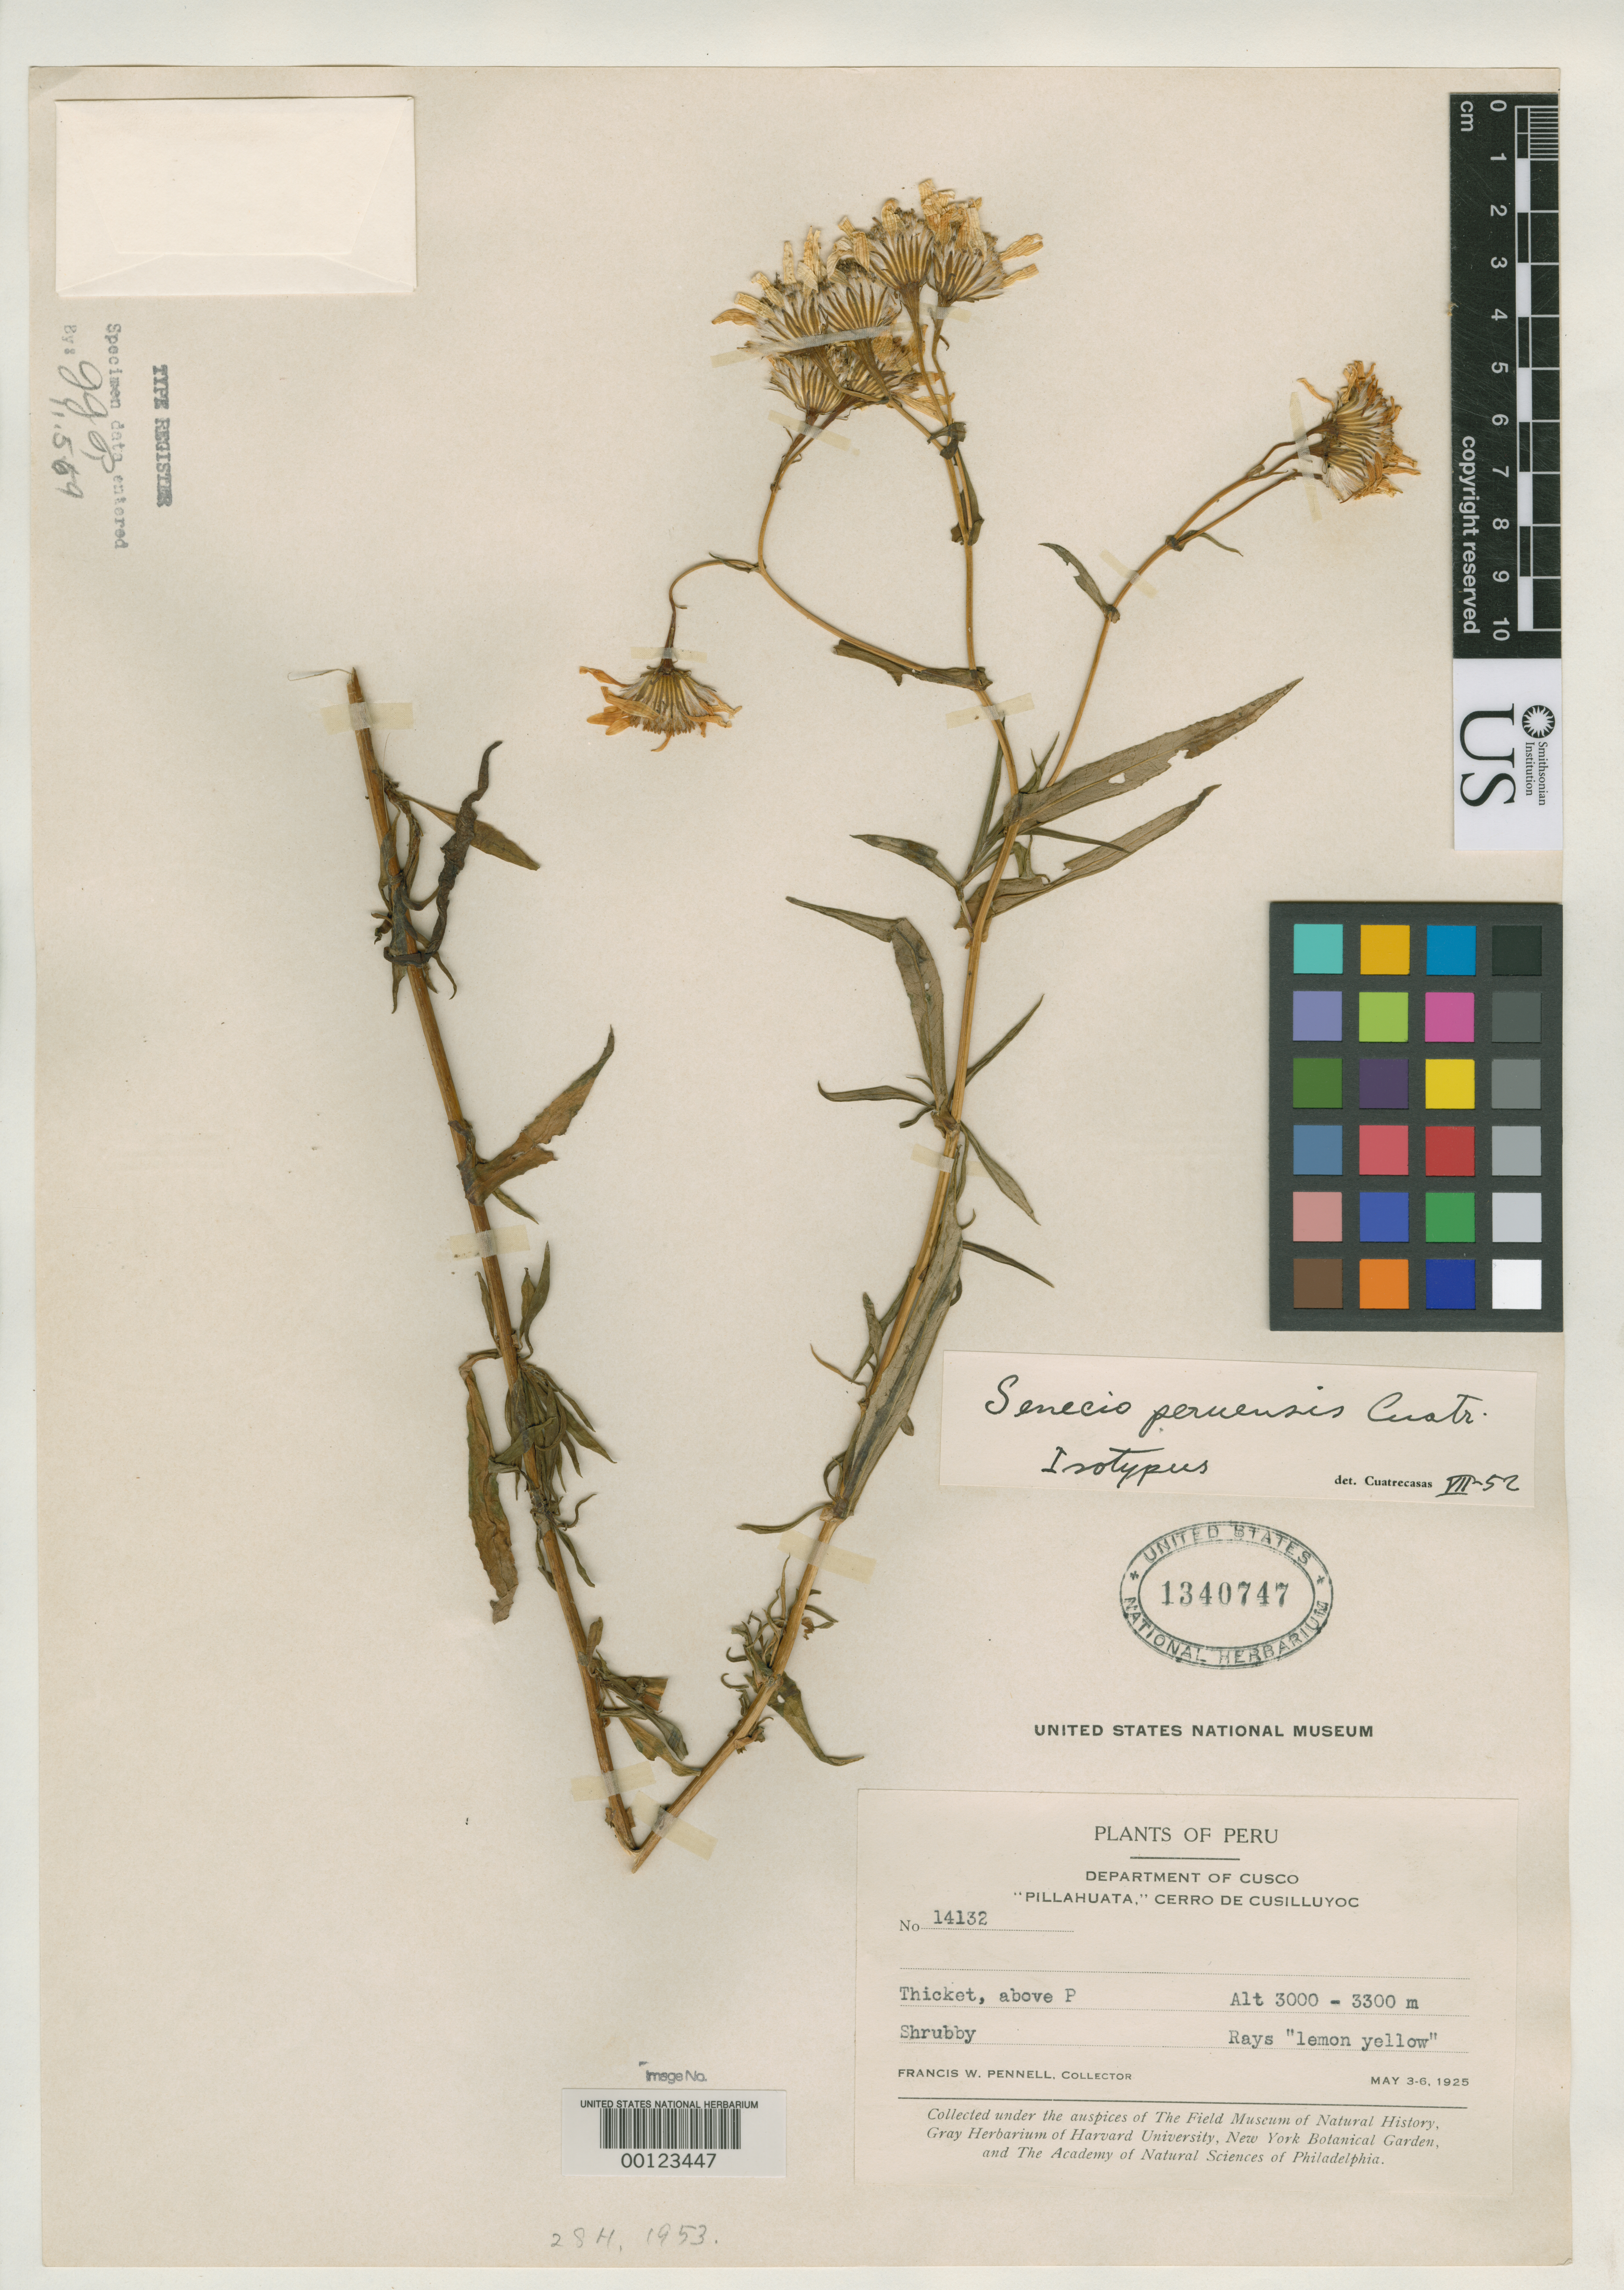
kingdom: Plantae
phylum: Tracheophyta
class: Magnoliopsida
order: Asterales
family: Asteraceae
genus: Senecio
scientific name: Senecio peruensis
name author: Cuatrec.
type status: Isotype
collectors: F. W. Pennell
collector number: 14132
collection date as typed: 03 May 1925 to 06 May 1925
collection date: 1925-05-03/1925-05-06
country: Peru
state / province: Cusco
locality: Cerro de Cusilluyoc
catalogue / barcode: US 1340747